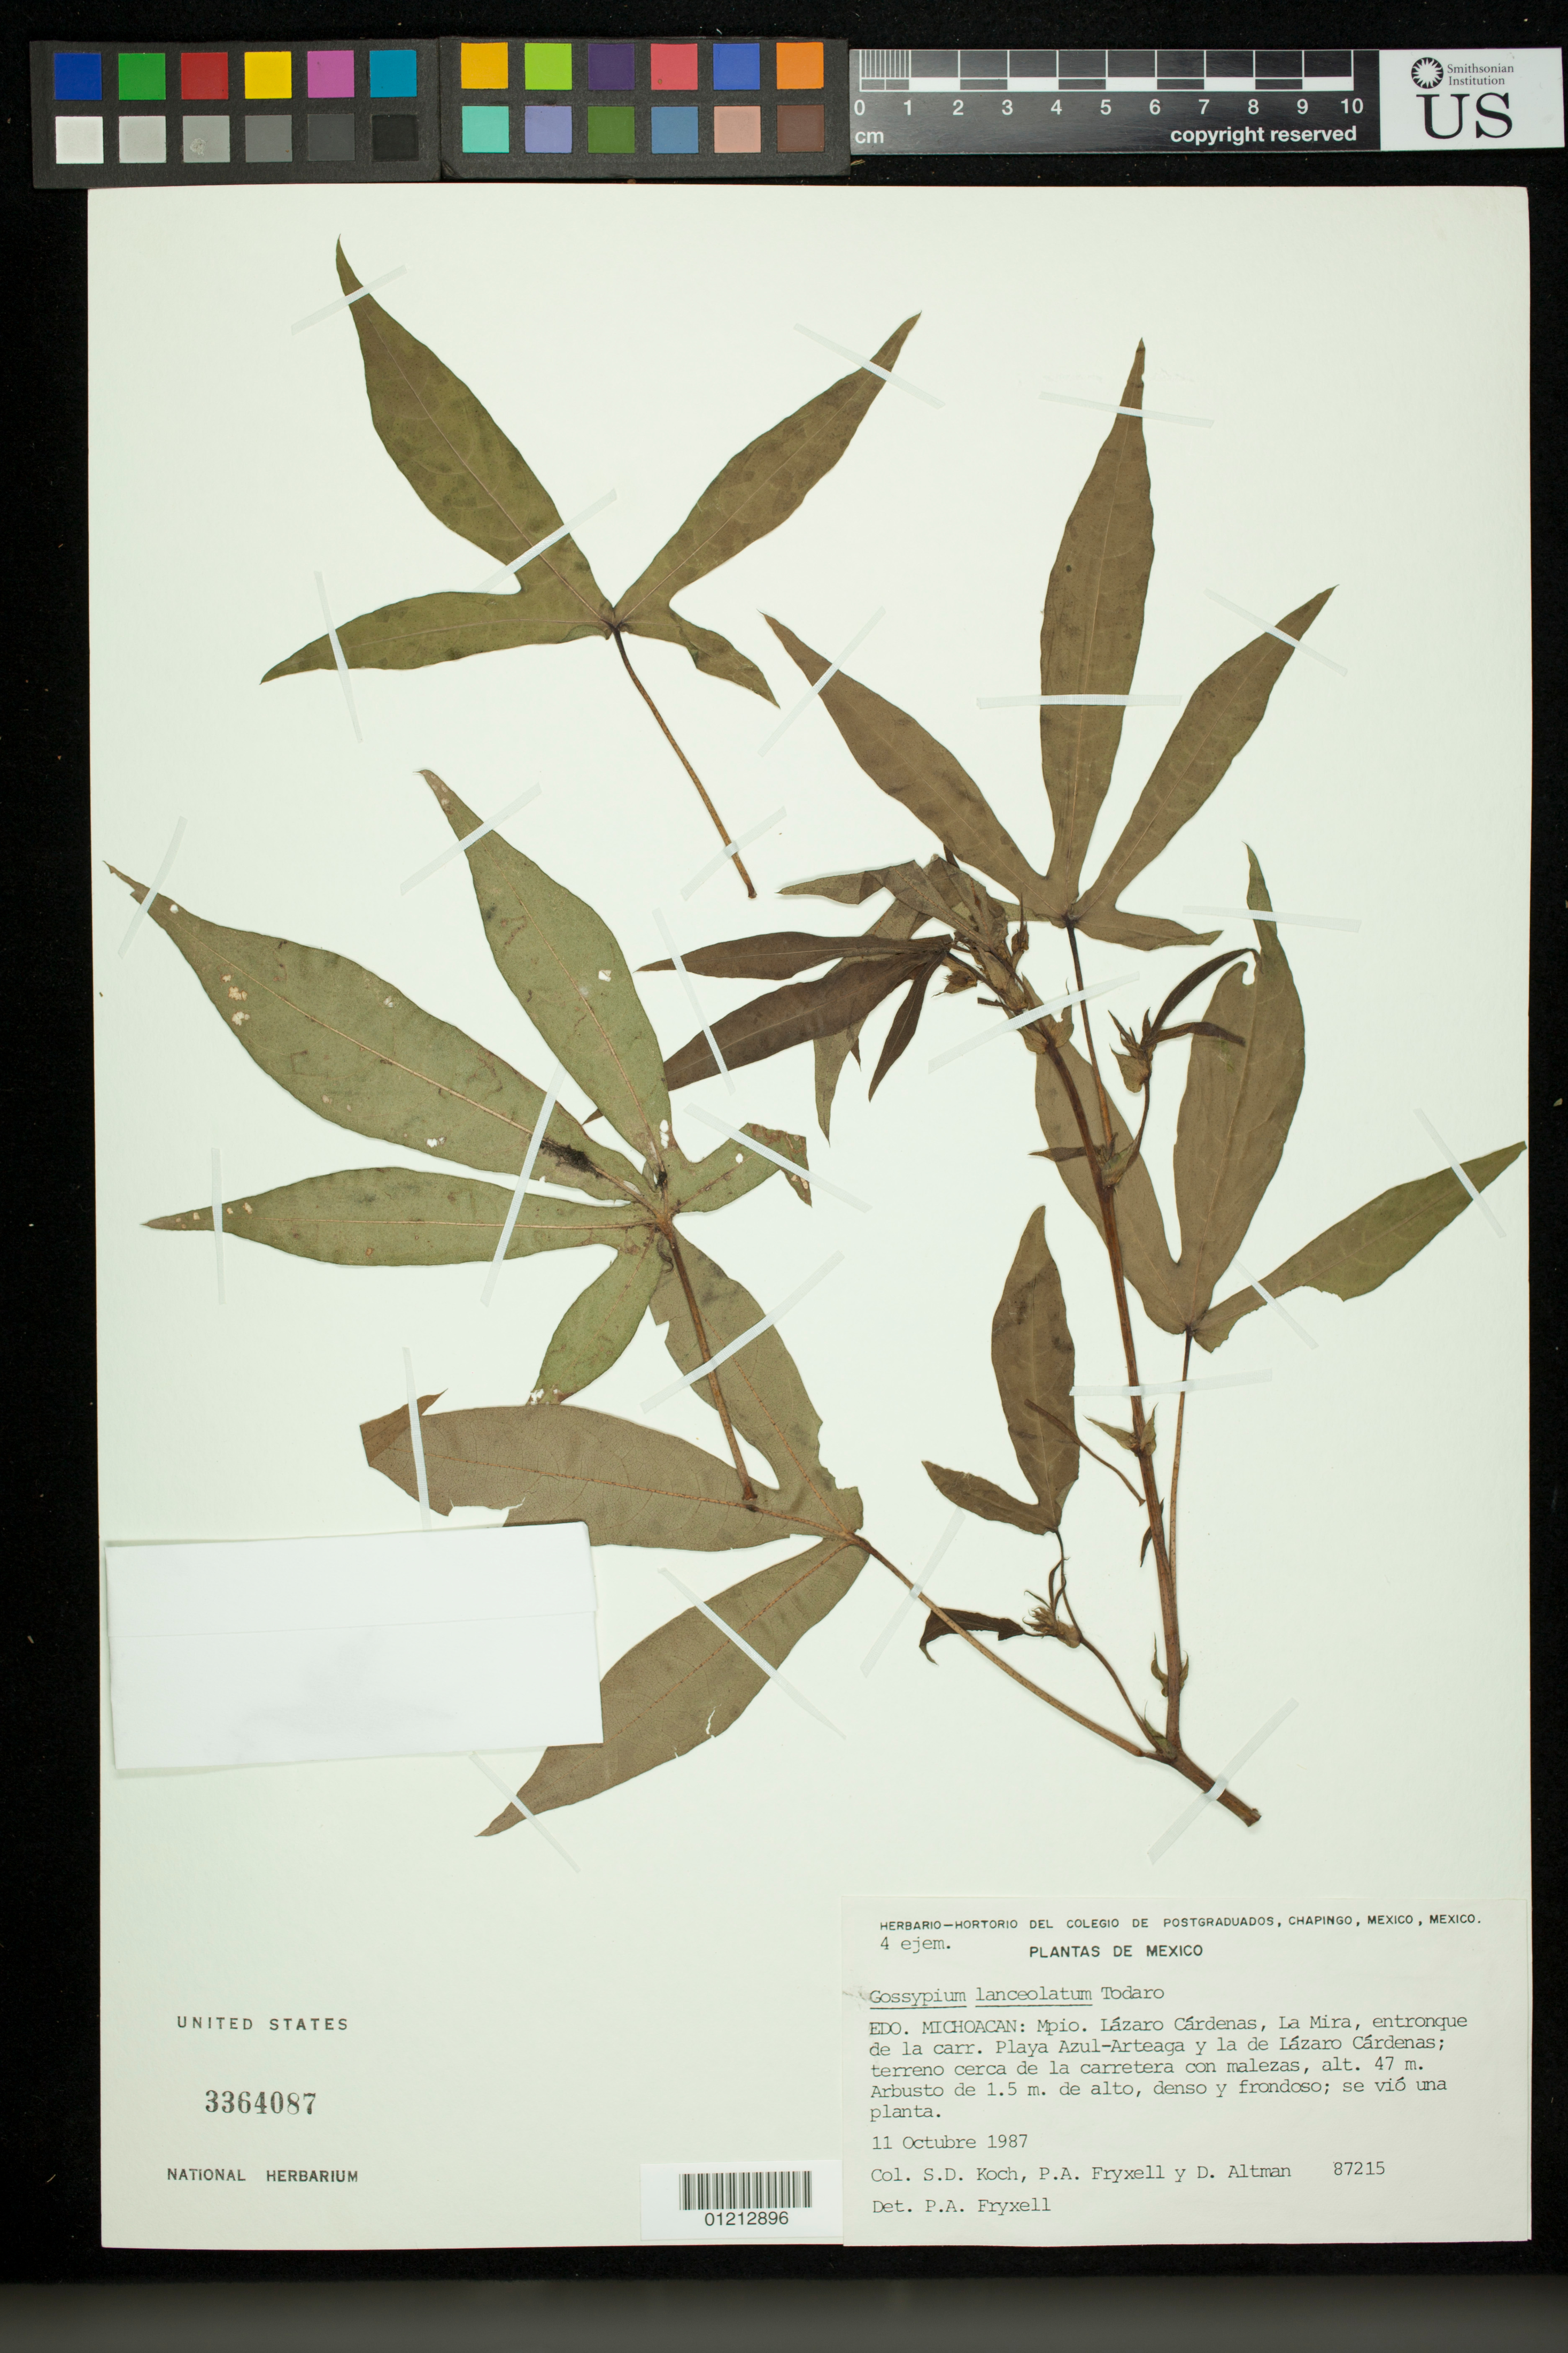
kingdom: Plantae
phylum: Tracheophyta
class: Magnoliopsida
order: Malvales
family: Malvaceae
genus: Gossypium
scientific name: Gossypium lanceolatum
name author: Tod.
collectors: S. D. Koch, P. A. Fryxell & D. Altman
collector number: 87215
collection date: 1987-10-11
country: Mexico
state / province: Michoacán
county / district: Lazaro Cardenas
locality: La Mira, entronque de la carr. Playa Azul-Arteaga y la de Lazaro Cardenas; terreno cerca de la carretera con malezas.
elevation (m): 47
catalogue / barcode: US 3364087